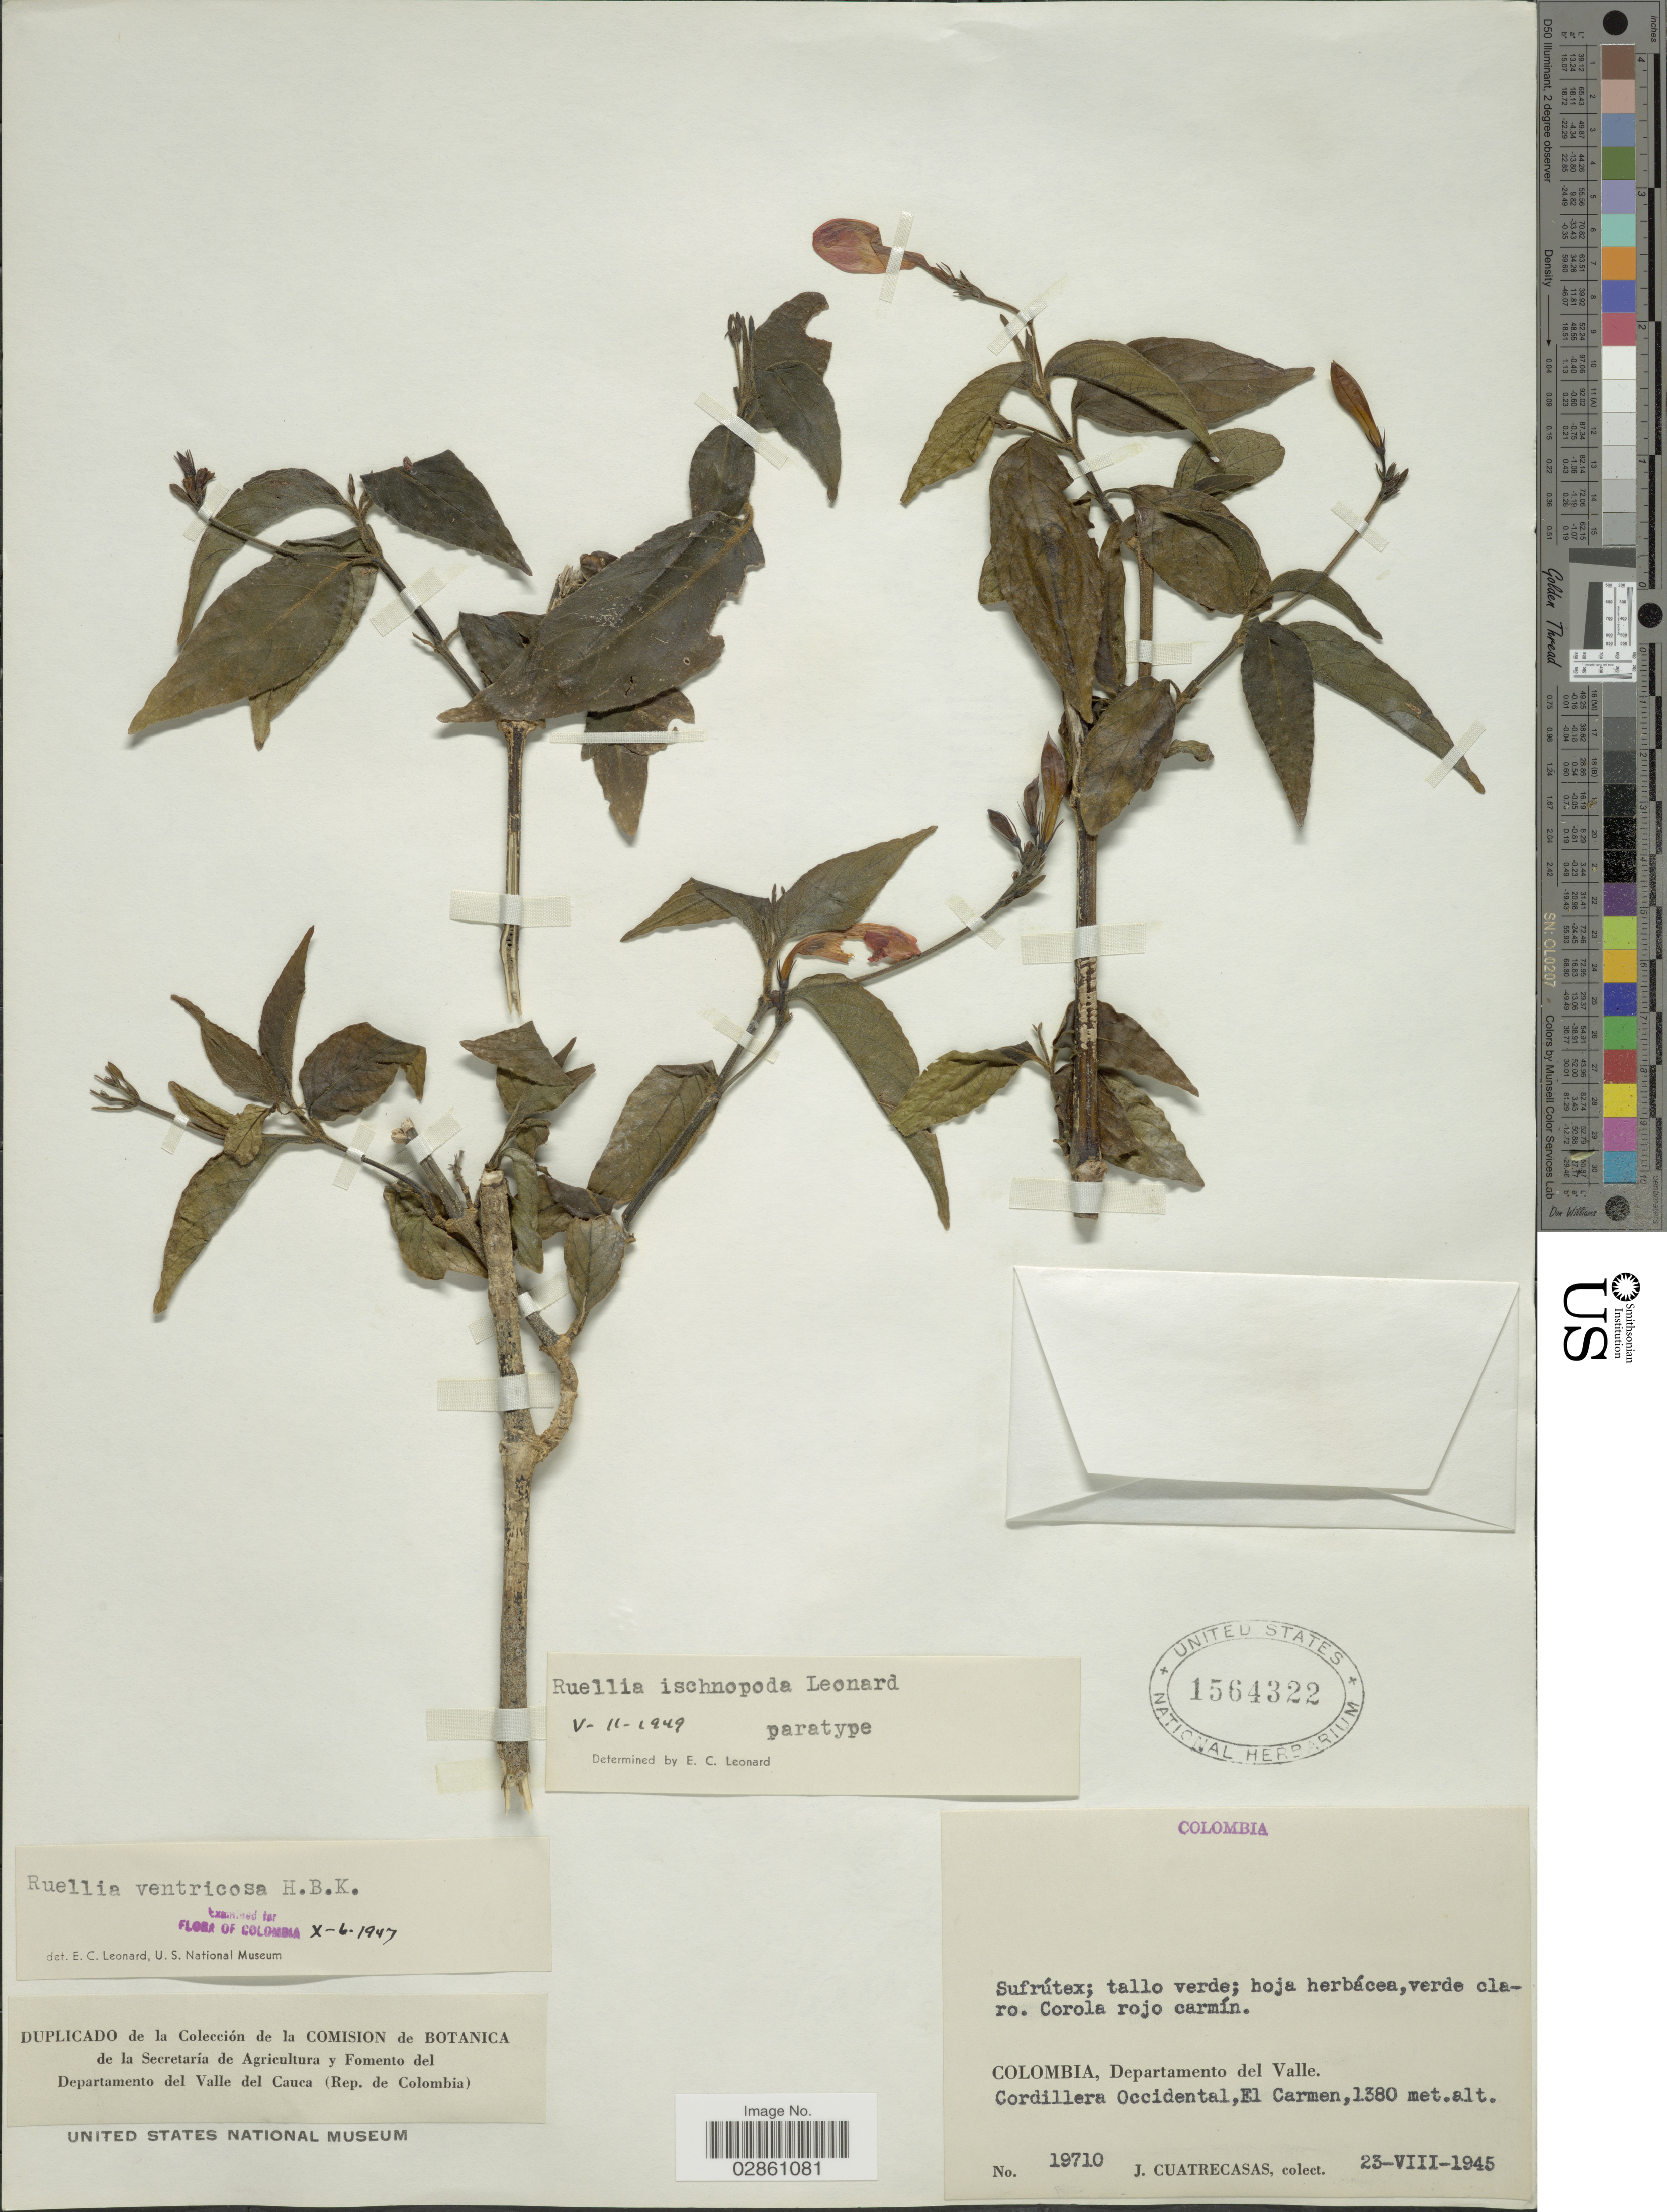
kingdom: Plantae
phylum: Tracheophyta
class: Magnoliopsida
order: Lamiales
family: Acanthaceae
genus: Ruellia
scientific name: Ruellia ischnopoda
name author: Leonard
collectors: J. Cuatrecasas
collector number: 19710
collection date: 1945-08-23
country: Colombia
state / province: Valle del Cauca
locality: Departamento del Valle. Cordillera Occidental, El Carmen.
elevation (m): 1380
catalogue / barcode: US 1564322